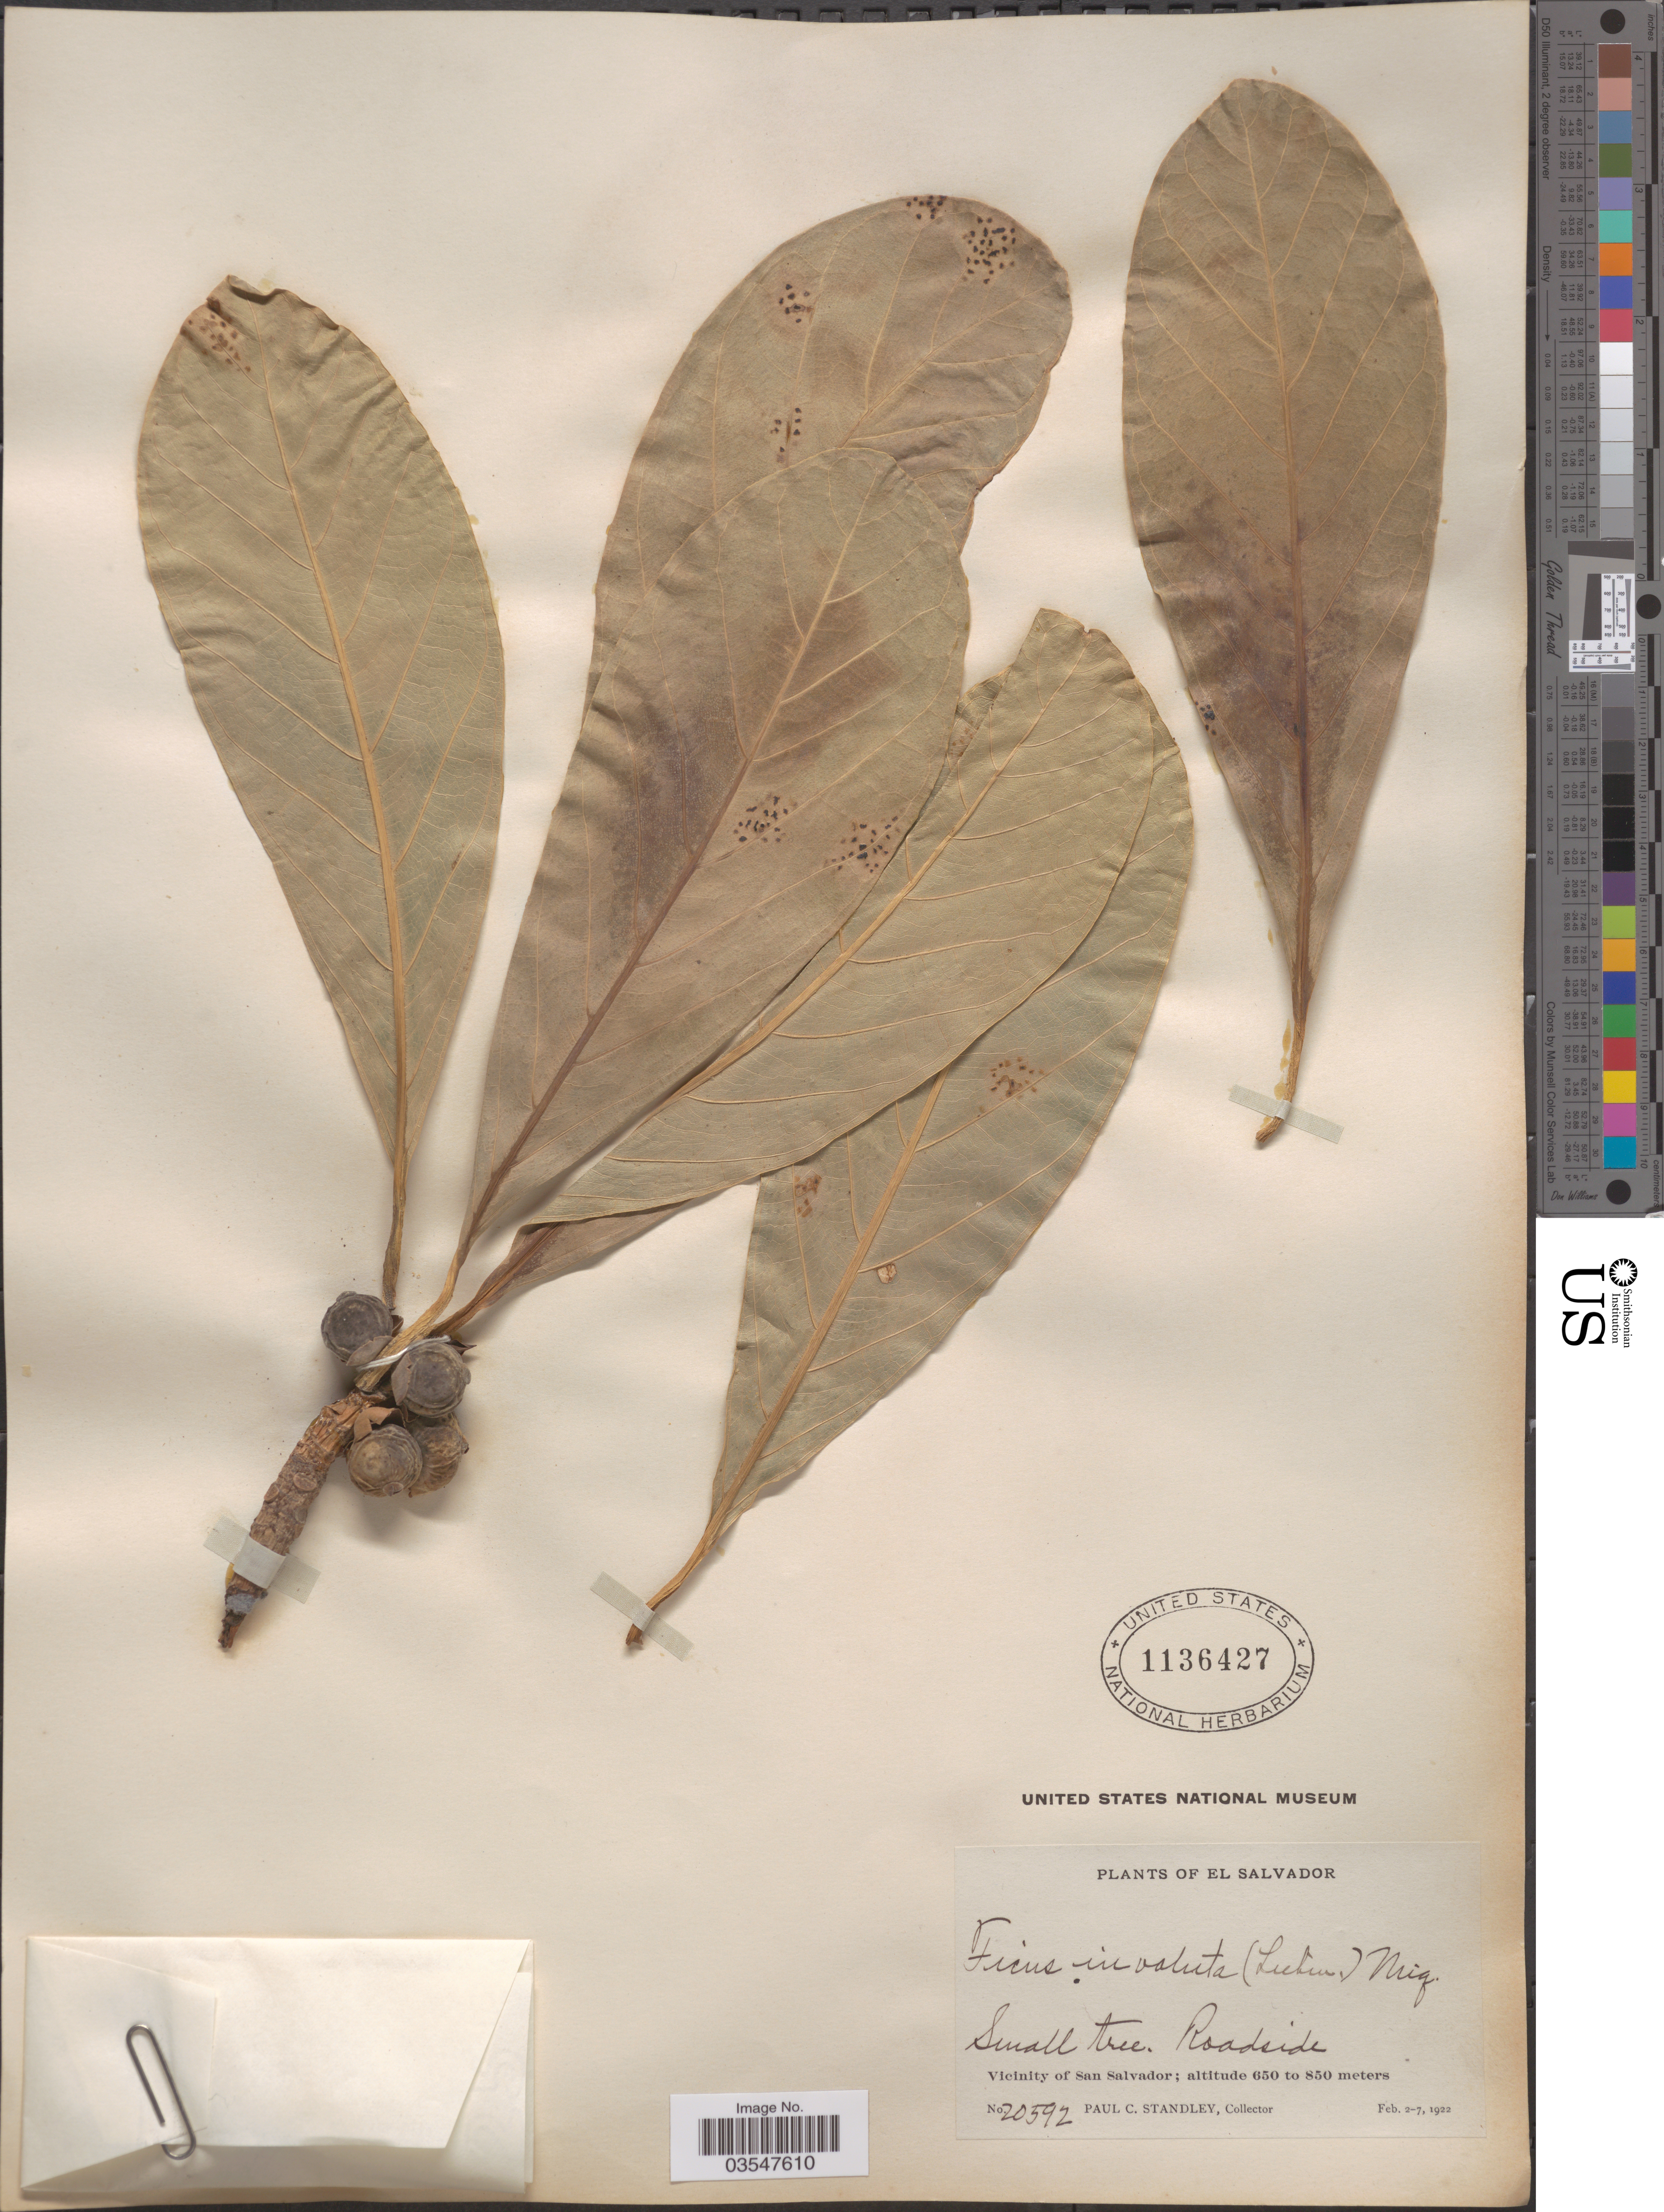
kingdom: Plantae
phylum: Tracheophyta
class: Magnoliopsida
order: Rosales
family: Moraceae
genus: Ficus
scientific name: Ficus obtusifolia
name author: Kunth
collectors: P. C. Standley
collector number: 20592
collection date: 1922-02-02/1922-02-07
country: El Salvador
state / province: San Salvador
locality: Roadside. Vicinity of San Salvador.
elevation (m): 650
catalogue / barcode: US 1136427